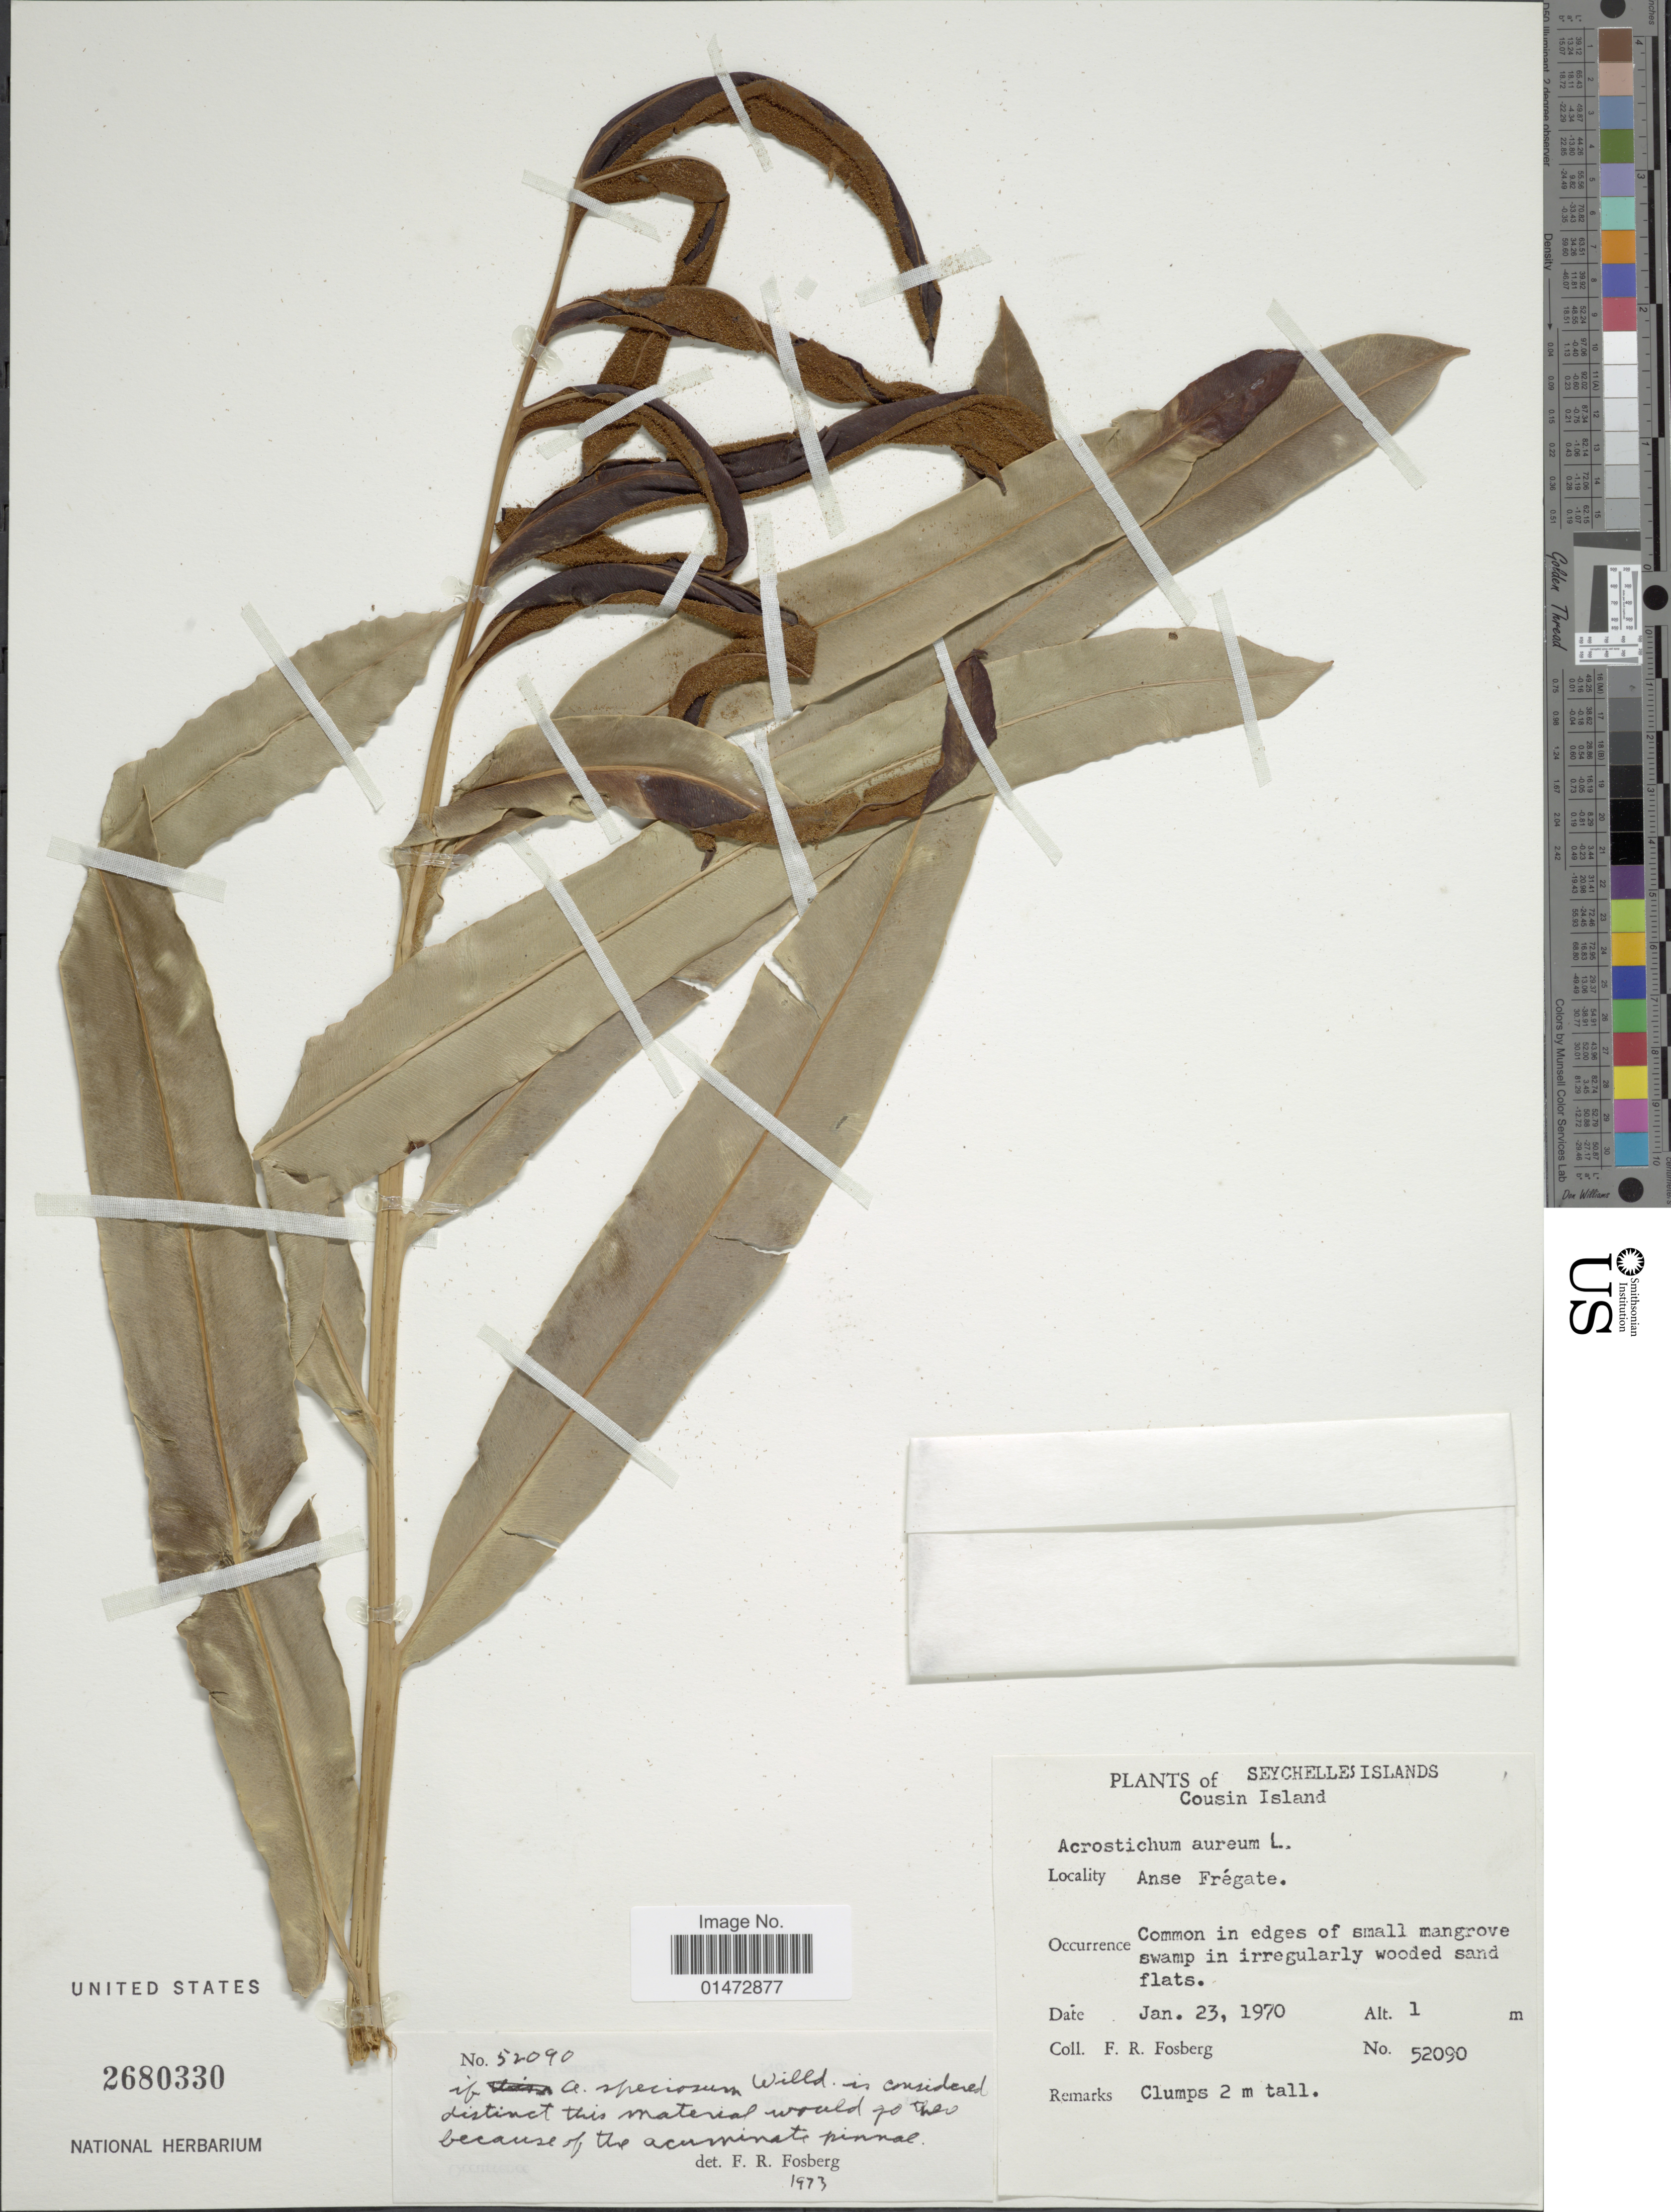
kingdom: Plantae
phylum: Tracheophyta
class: Polypodiopsida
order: Polypodiales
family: Pteridaceae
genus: Acrostichum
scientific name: Acrostichum aureum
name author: L.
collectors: F. R. Fosberg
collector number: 52090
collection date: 1970-01-23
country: Seychelles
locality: Seychelles Islands. Cousin Island. Anse Frégate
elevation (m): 1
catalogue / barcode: US 2680330